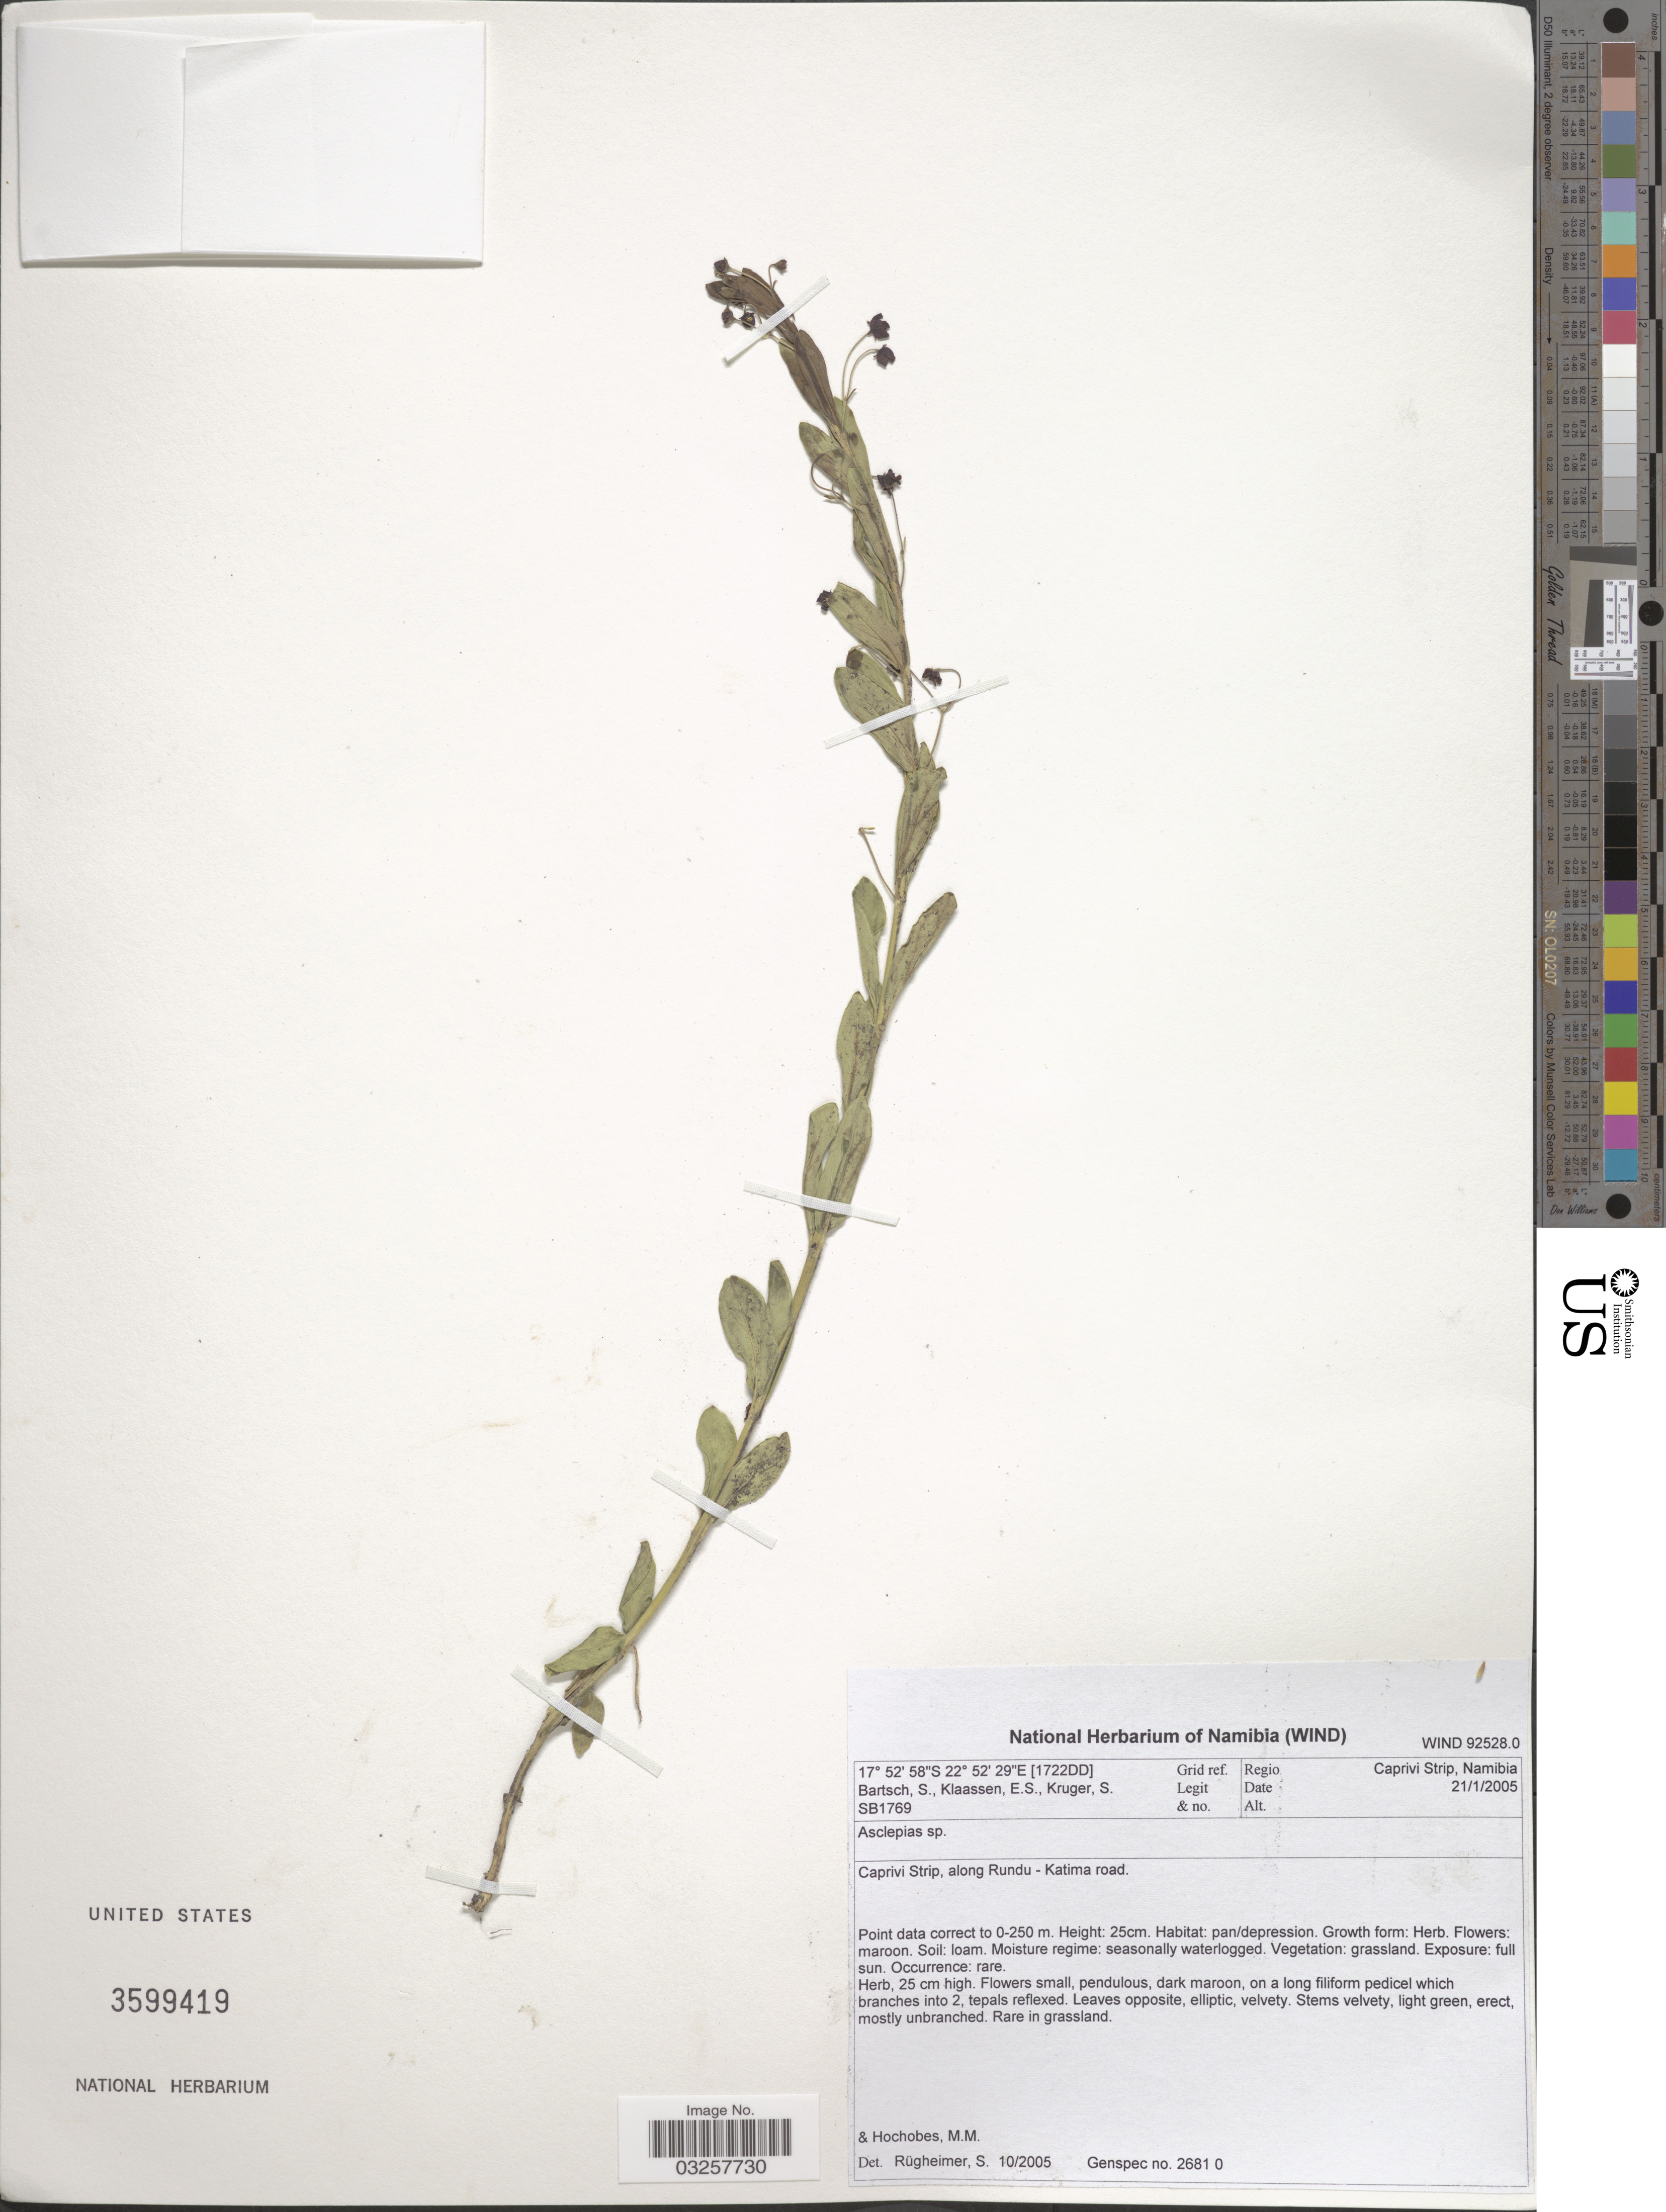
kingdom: Plantae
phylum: Tracheophyta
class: Magnoliopsida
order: Gentianales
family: Apocynaceae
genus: Asclepias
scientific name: Asclepias sp.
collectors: S. Bartsch, E. S. Klaassen & S. Kruger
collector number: SB1769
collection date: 2005-01-21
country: Namibia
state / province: Caprivi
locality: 1722DD Grid ref. Regio Caprivi Strip. Caprivi Strip, along Rundu - Katima road.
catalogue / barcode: US 3599419